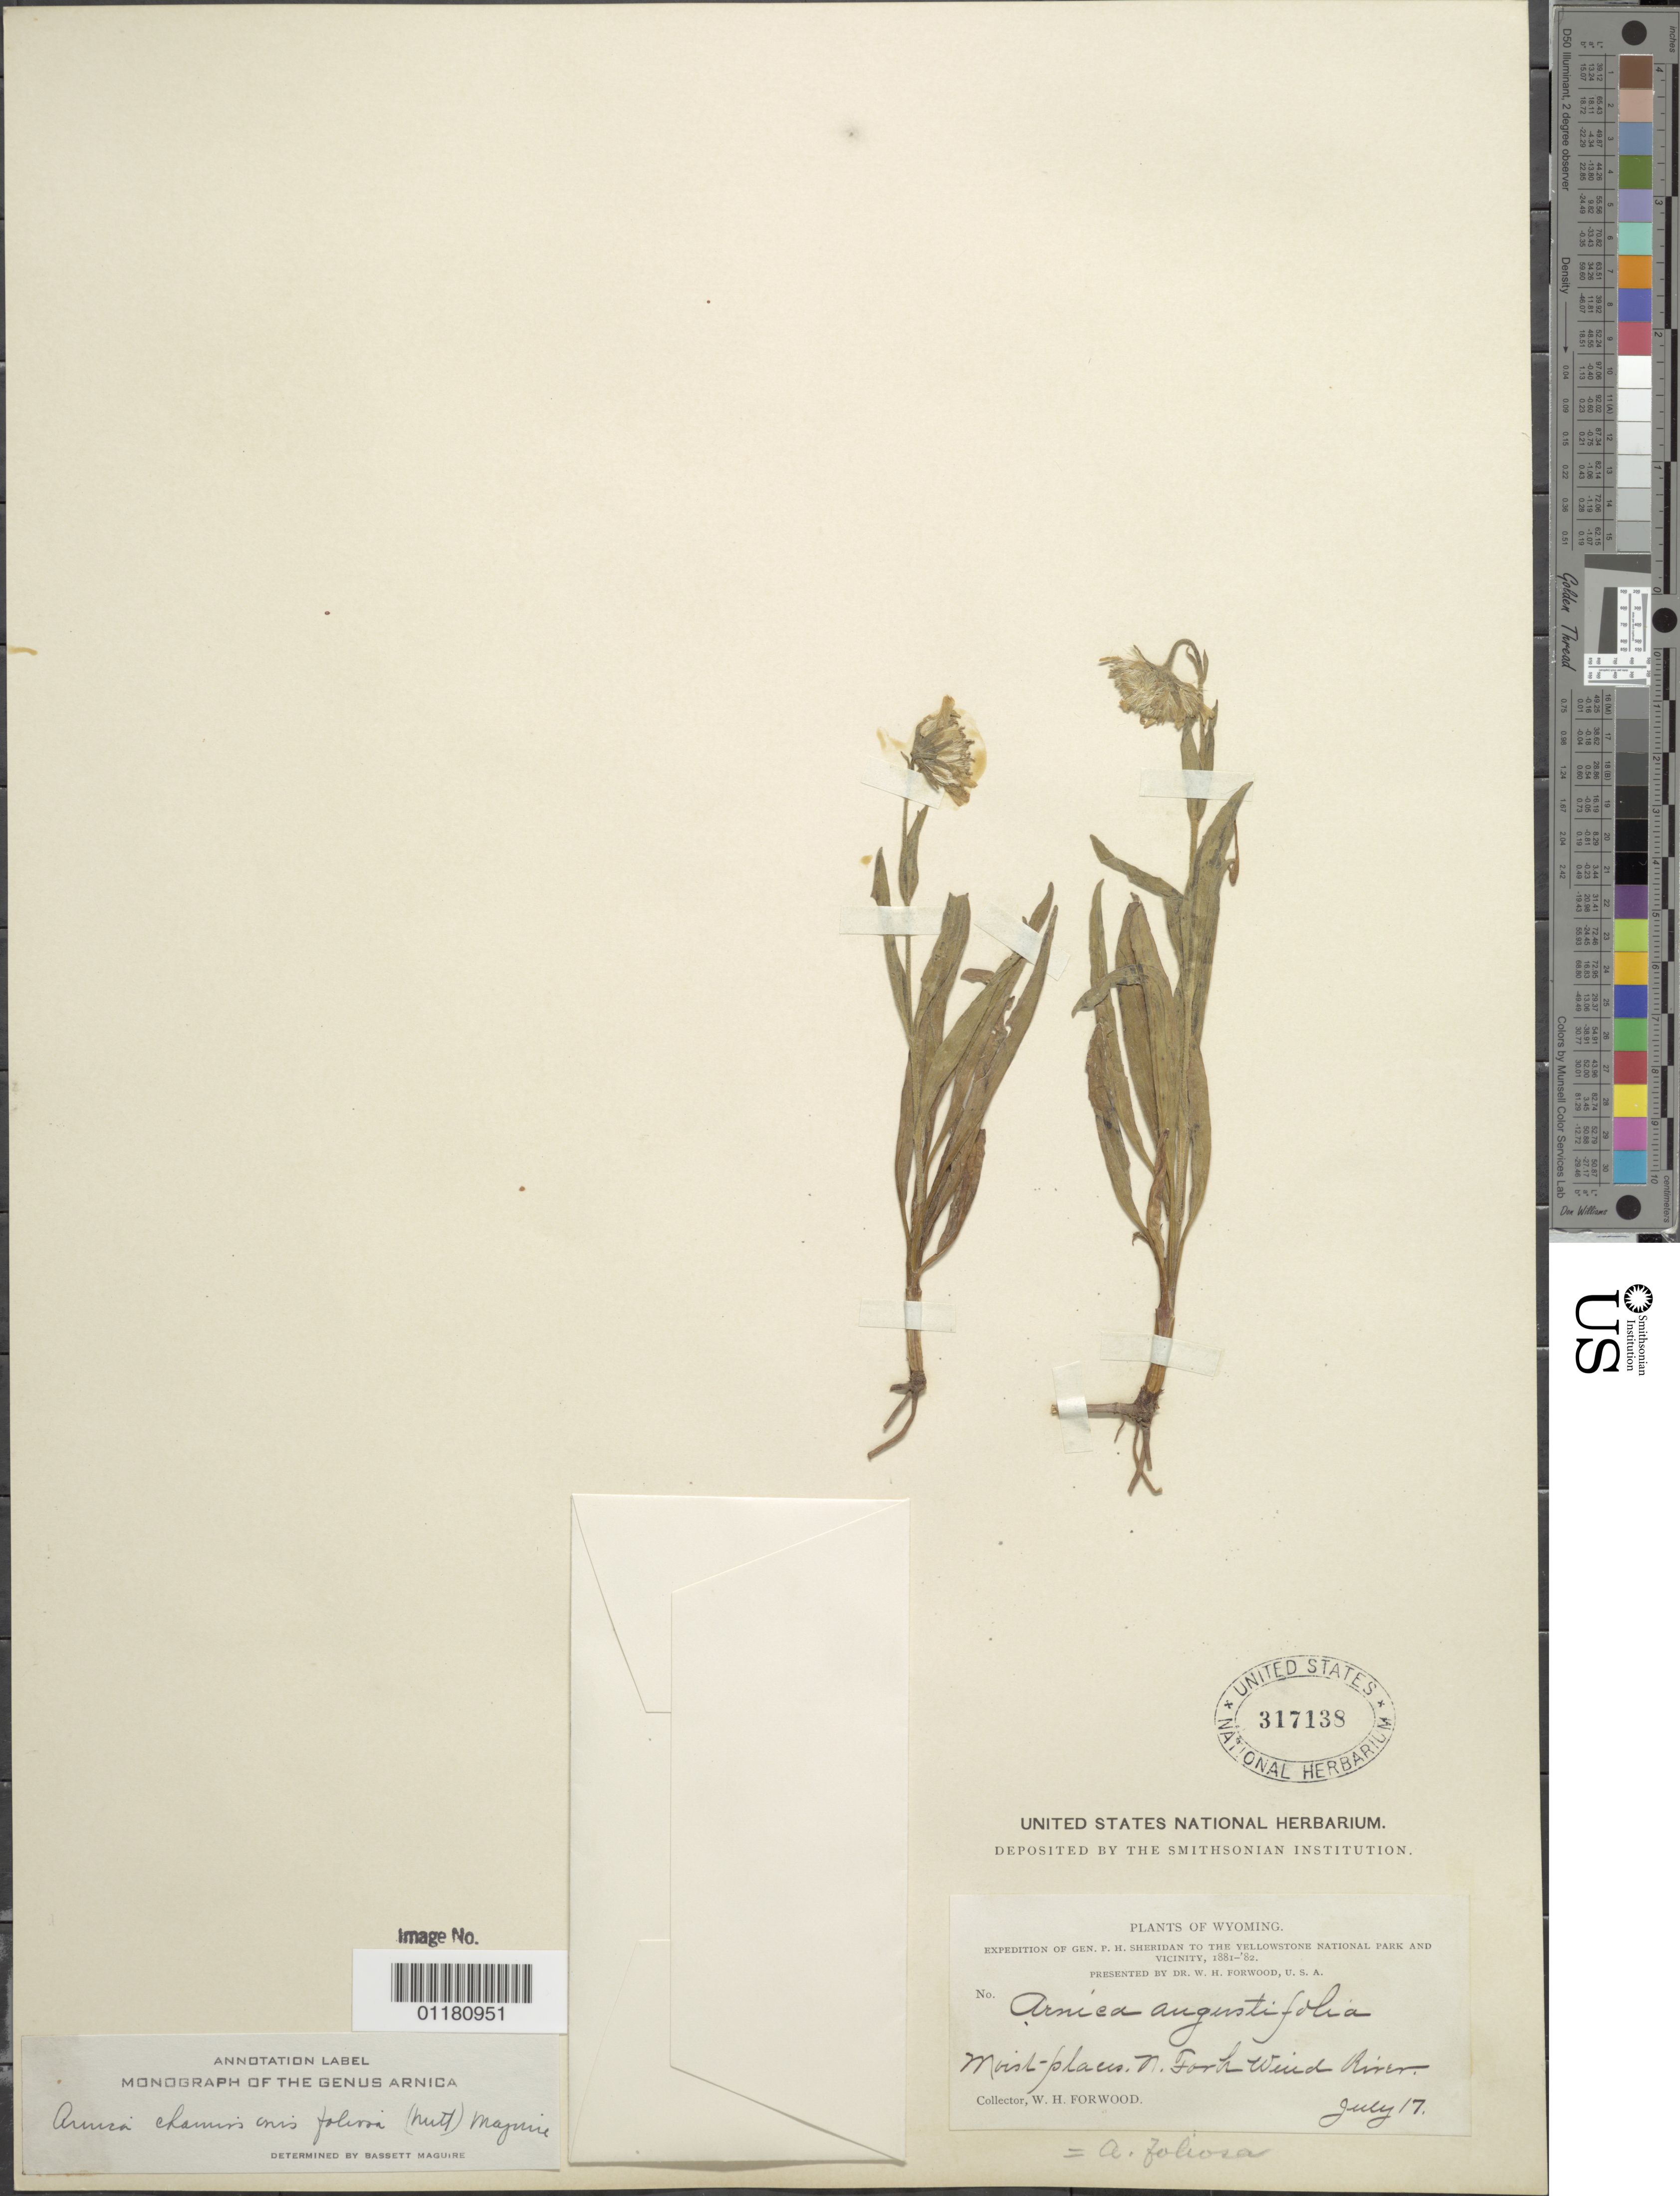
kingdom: Plantae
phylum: Tracheophyta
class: Magnoliopsida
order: Asterales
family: Asteraceae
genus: Arnica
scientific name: Arnica chamissonis subsp. foliosa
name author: (Nutt.) Maguire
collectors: W. Forwood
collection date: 1881-07-17 or 1882-07-17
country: United States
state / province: Wyoming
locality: N. Fork of Wind River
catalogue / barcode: US 317138